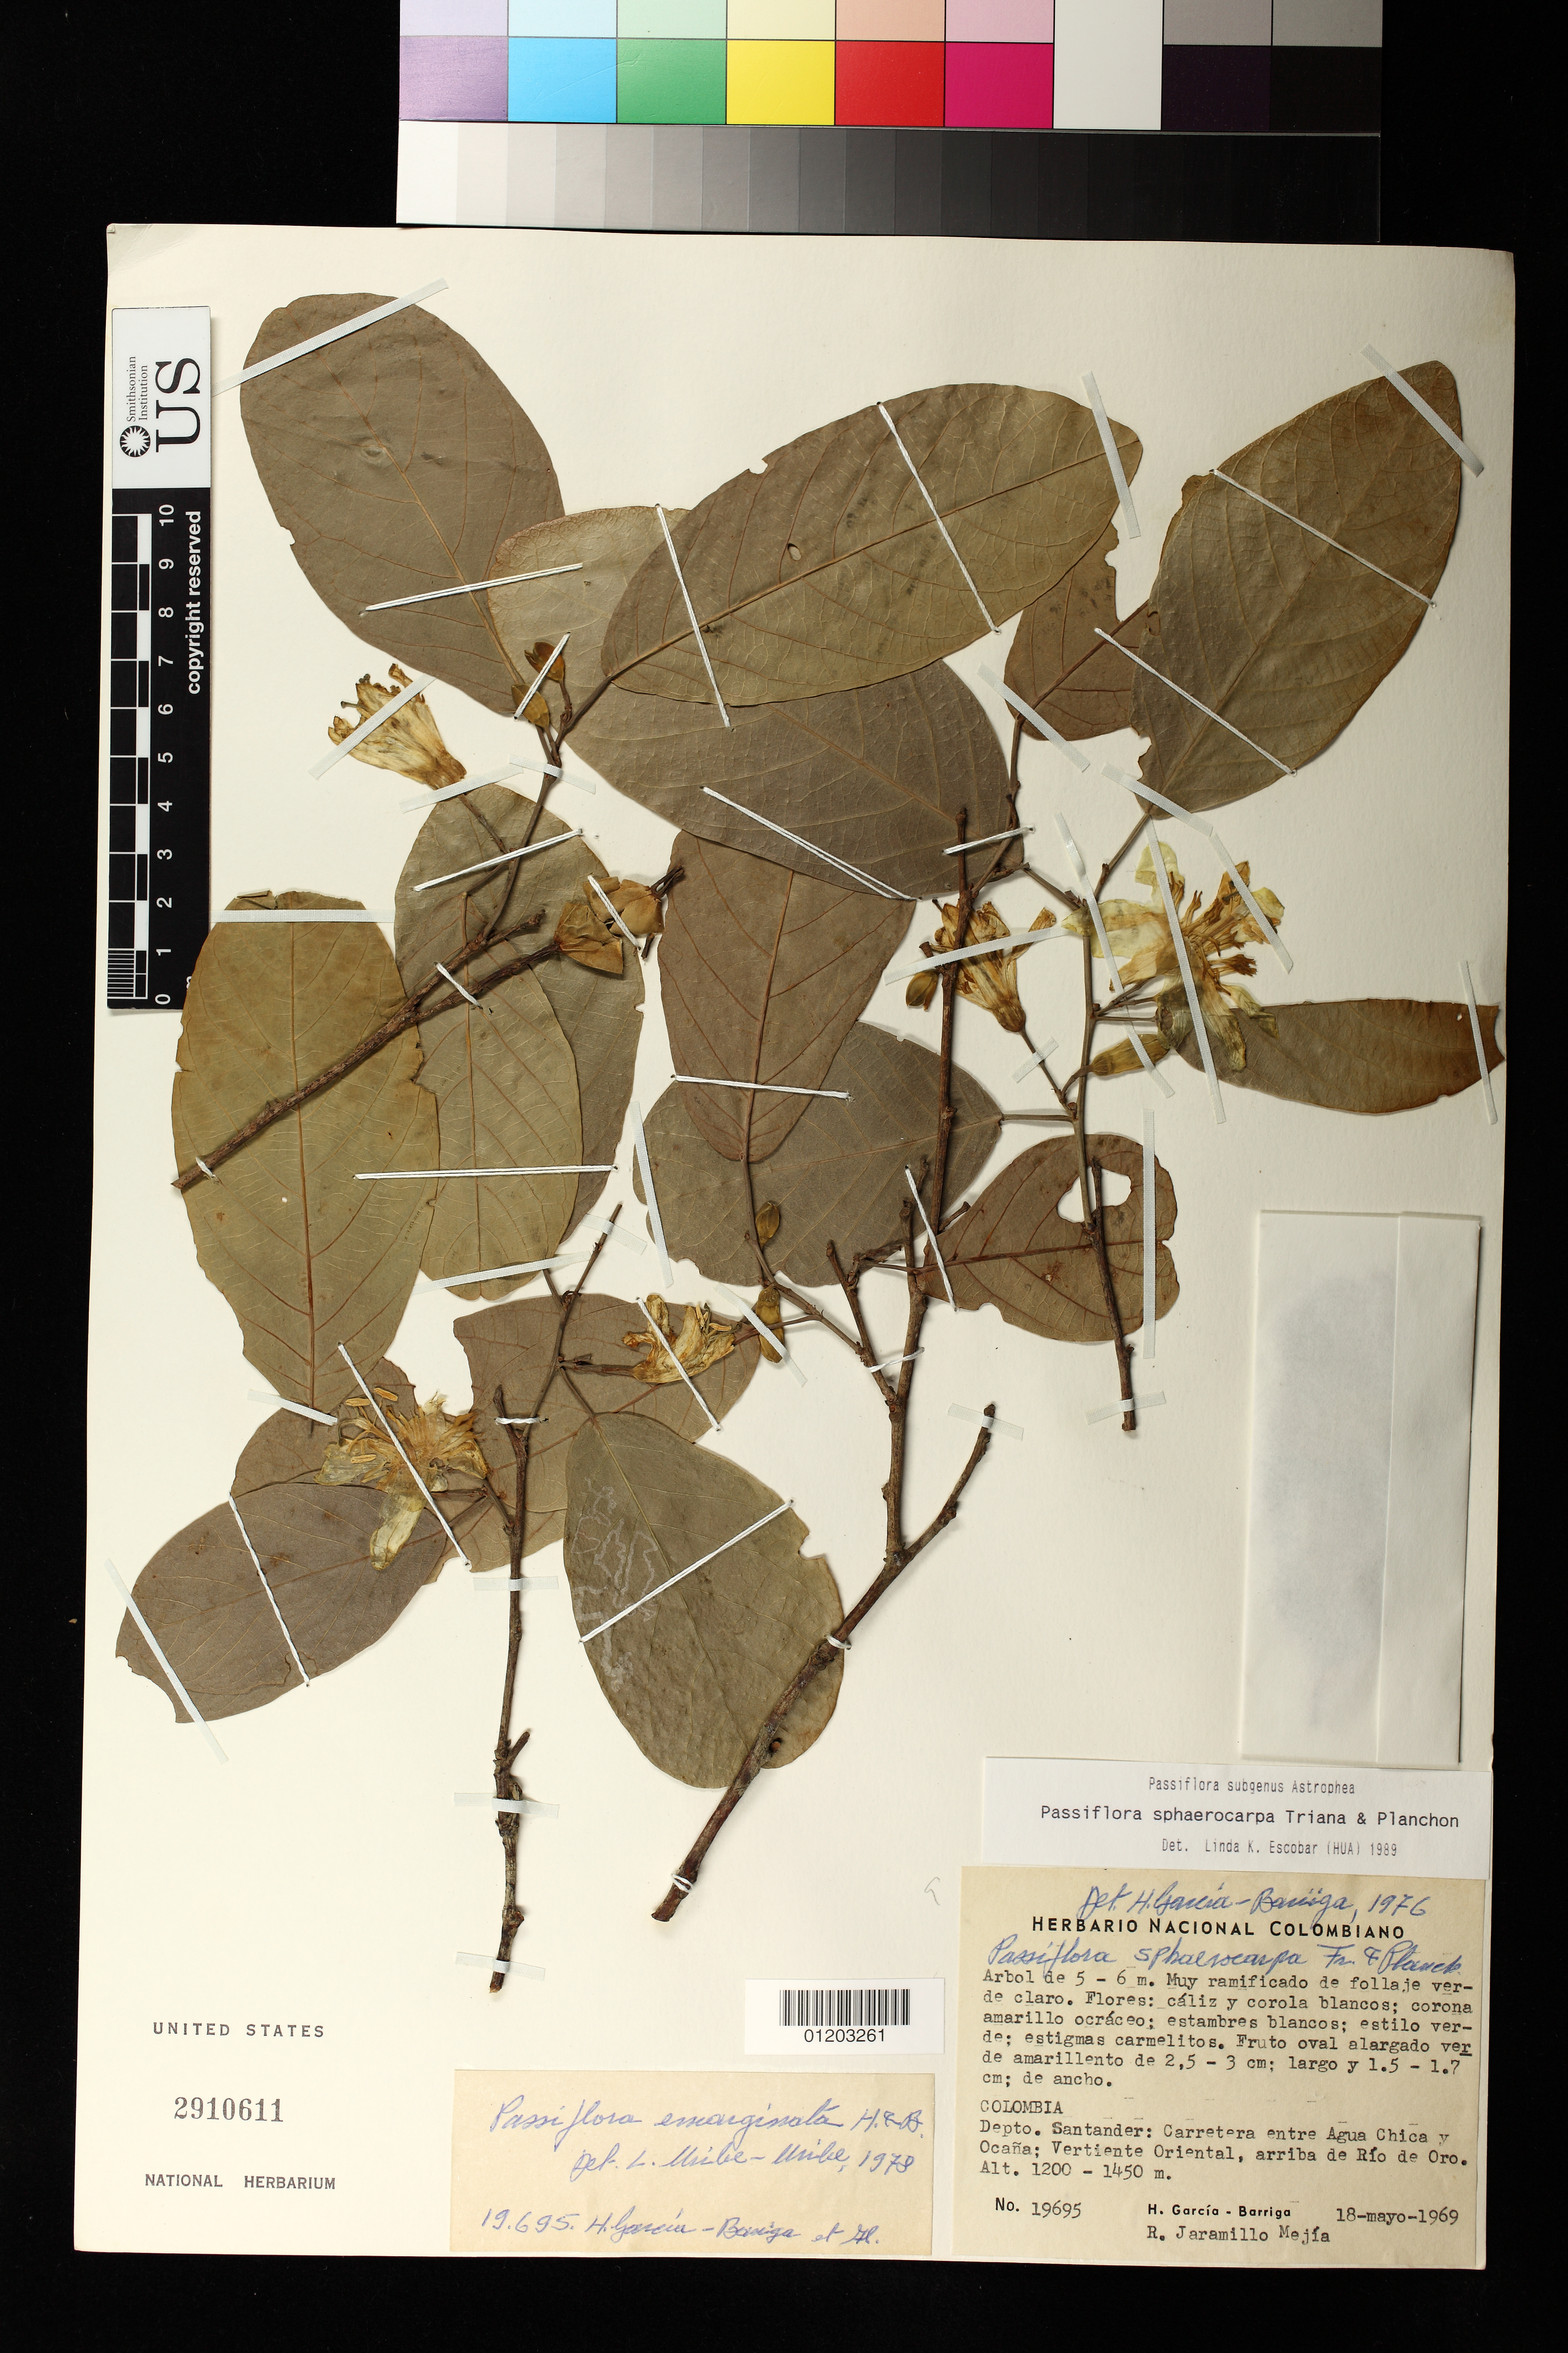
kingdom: Plantae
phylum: Tracheophyta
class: Magnoliopsida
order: Malpighiales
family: Passifloraceae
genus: Passiflora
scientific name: Passiflora sphaerocarpa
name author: Triana & Planch.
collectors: H. García Barriga & R. Jaramillo M.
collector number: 19695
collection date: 1969-05-18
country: Colombia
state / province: Santander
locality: Carretera entre Agua Chica y Ocana; Vertiente Oriental, arriba de Rio de Oro.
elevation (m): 1200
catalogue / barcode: US 2910611